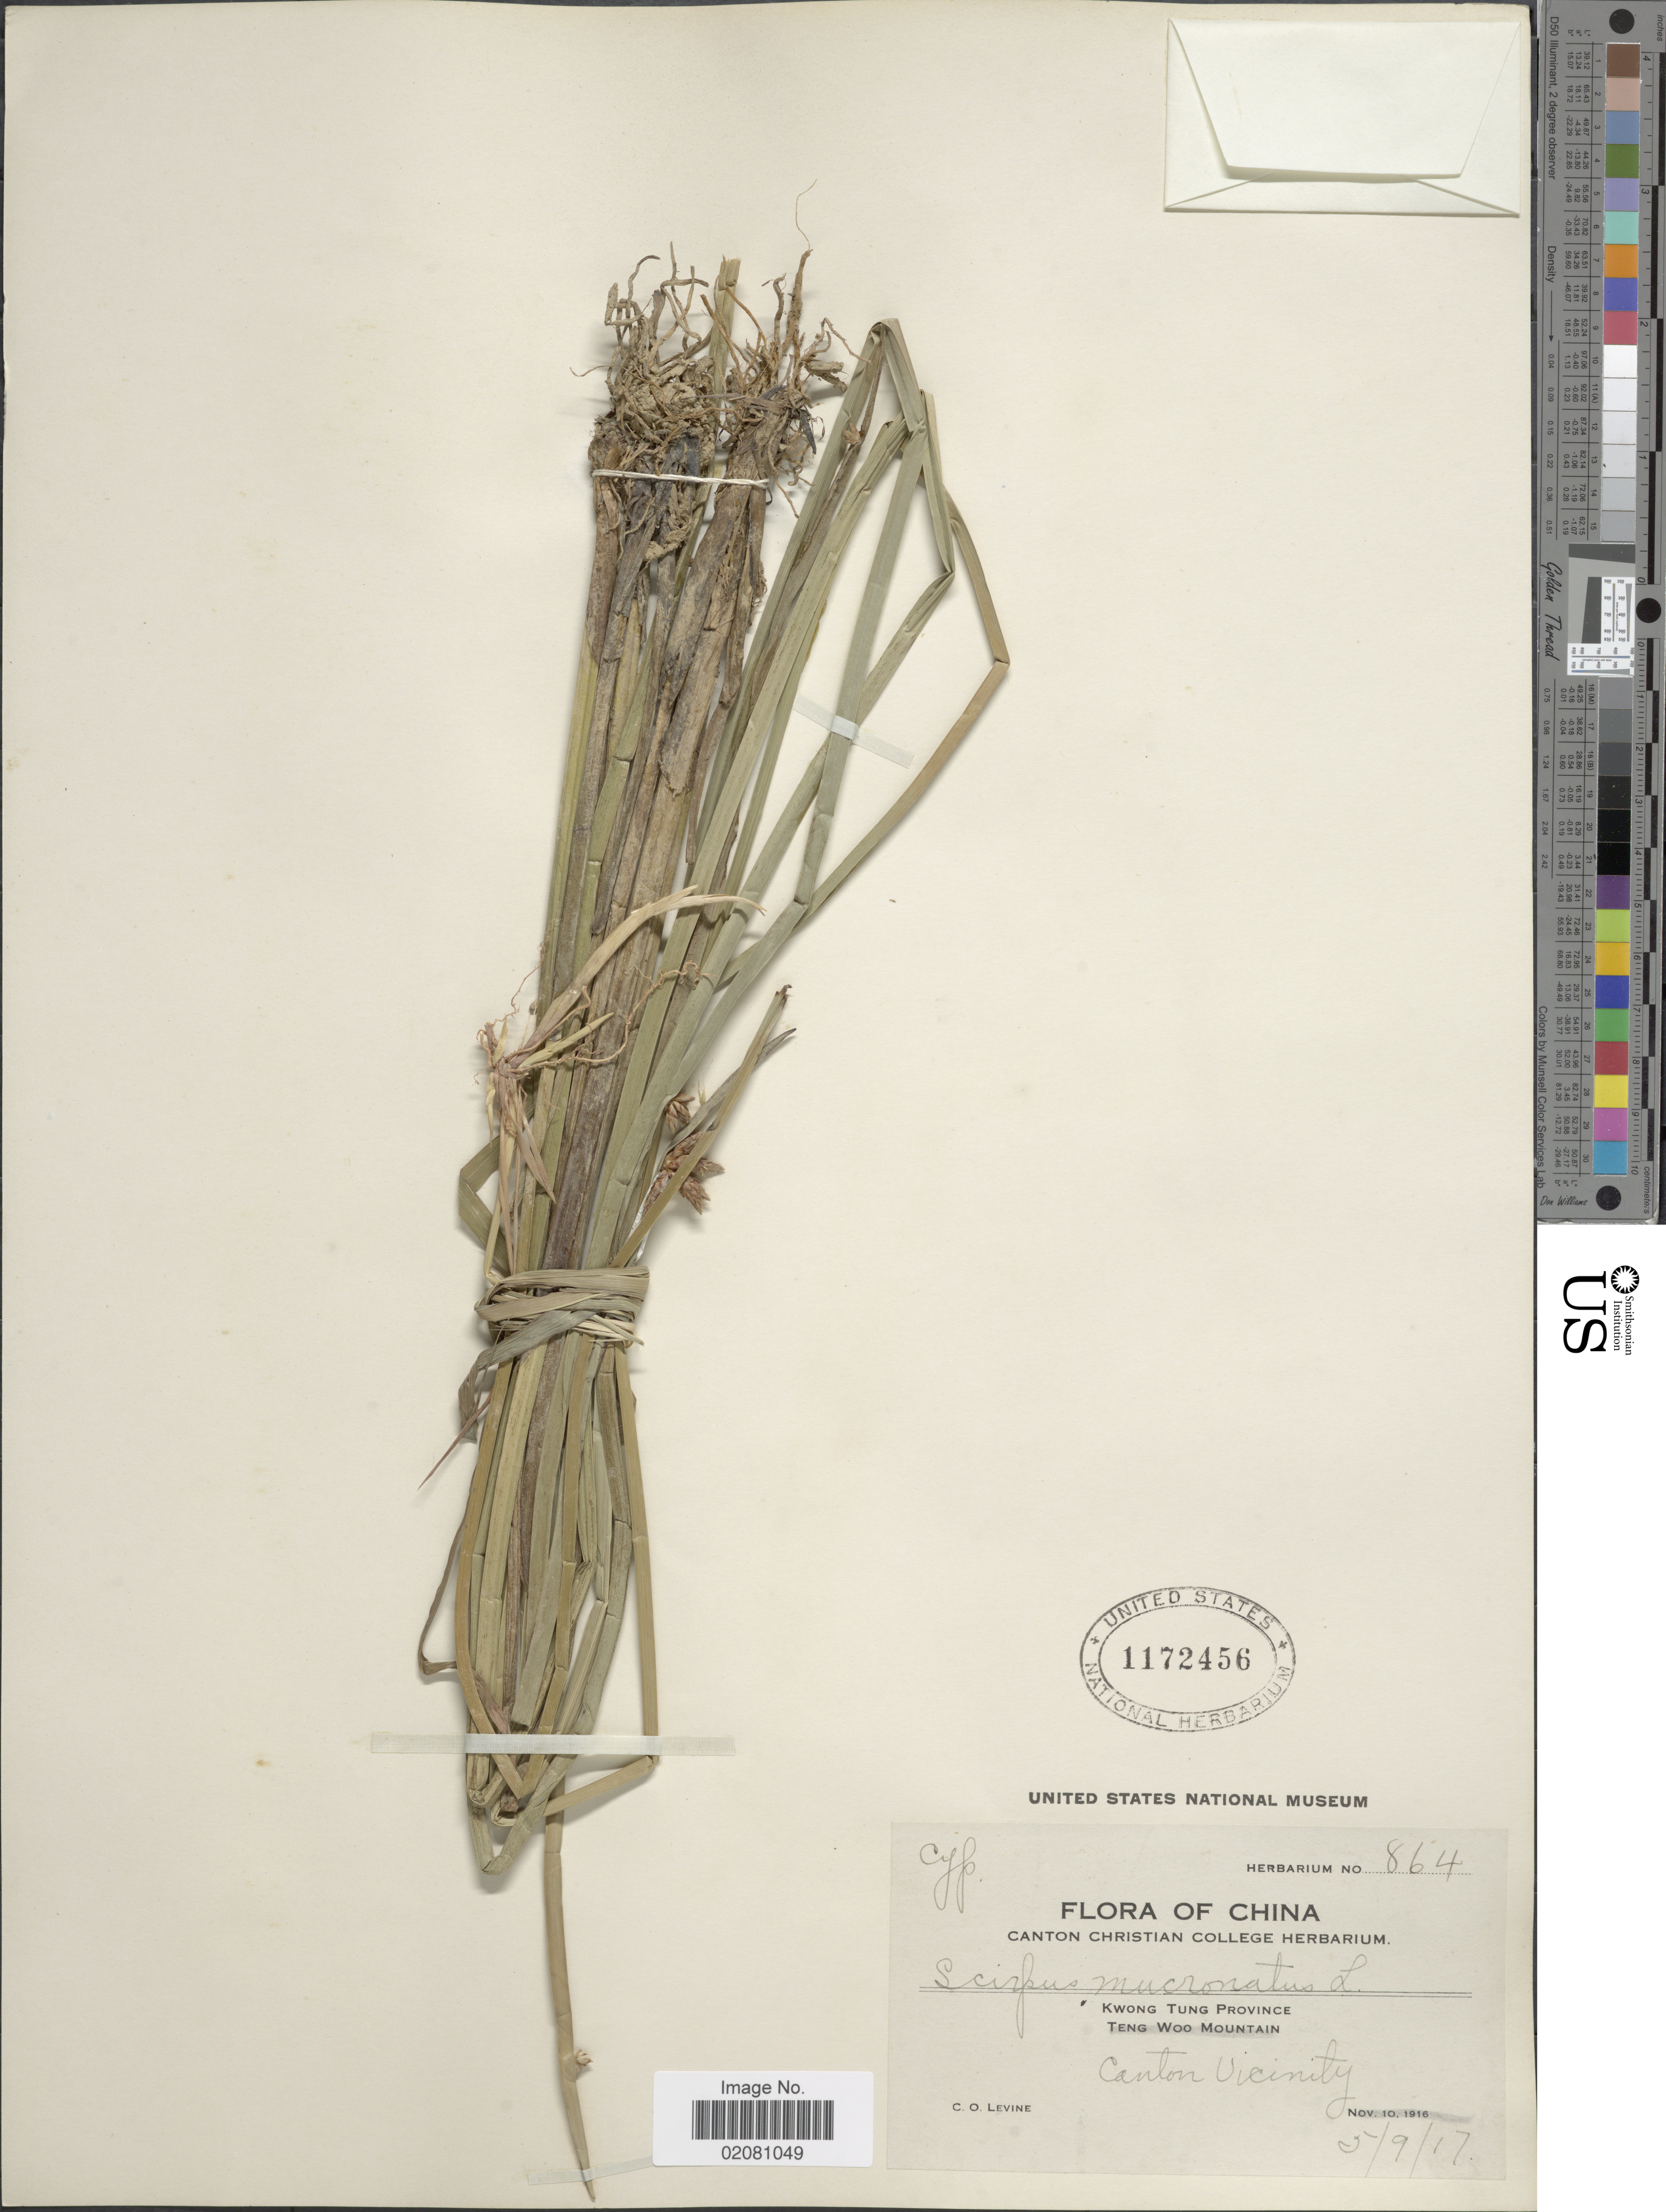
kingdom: Plantae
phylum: Tracheophyta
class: Liliopsida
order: Poales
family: Cyperaceae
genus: Schoenoplectus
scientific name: Schoenoplectus mucronatus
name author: (L.) Palla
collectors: C. O. Levine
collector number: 864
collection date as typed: Transcribed d/m/y: 5/9/17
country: China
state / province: Guangdong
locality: Kwong Tung Province, Teng Woo Mountain. Canton Vicinity.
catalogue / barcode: US 1172456